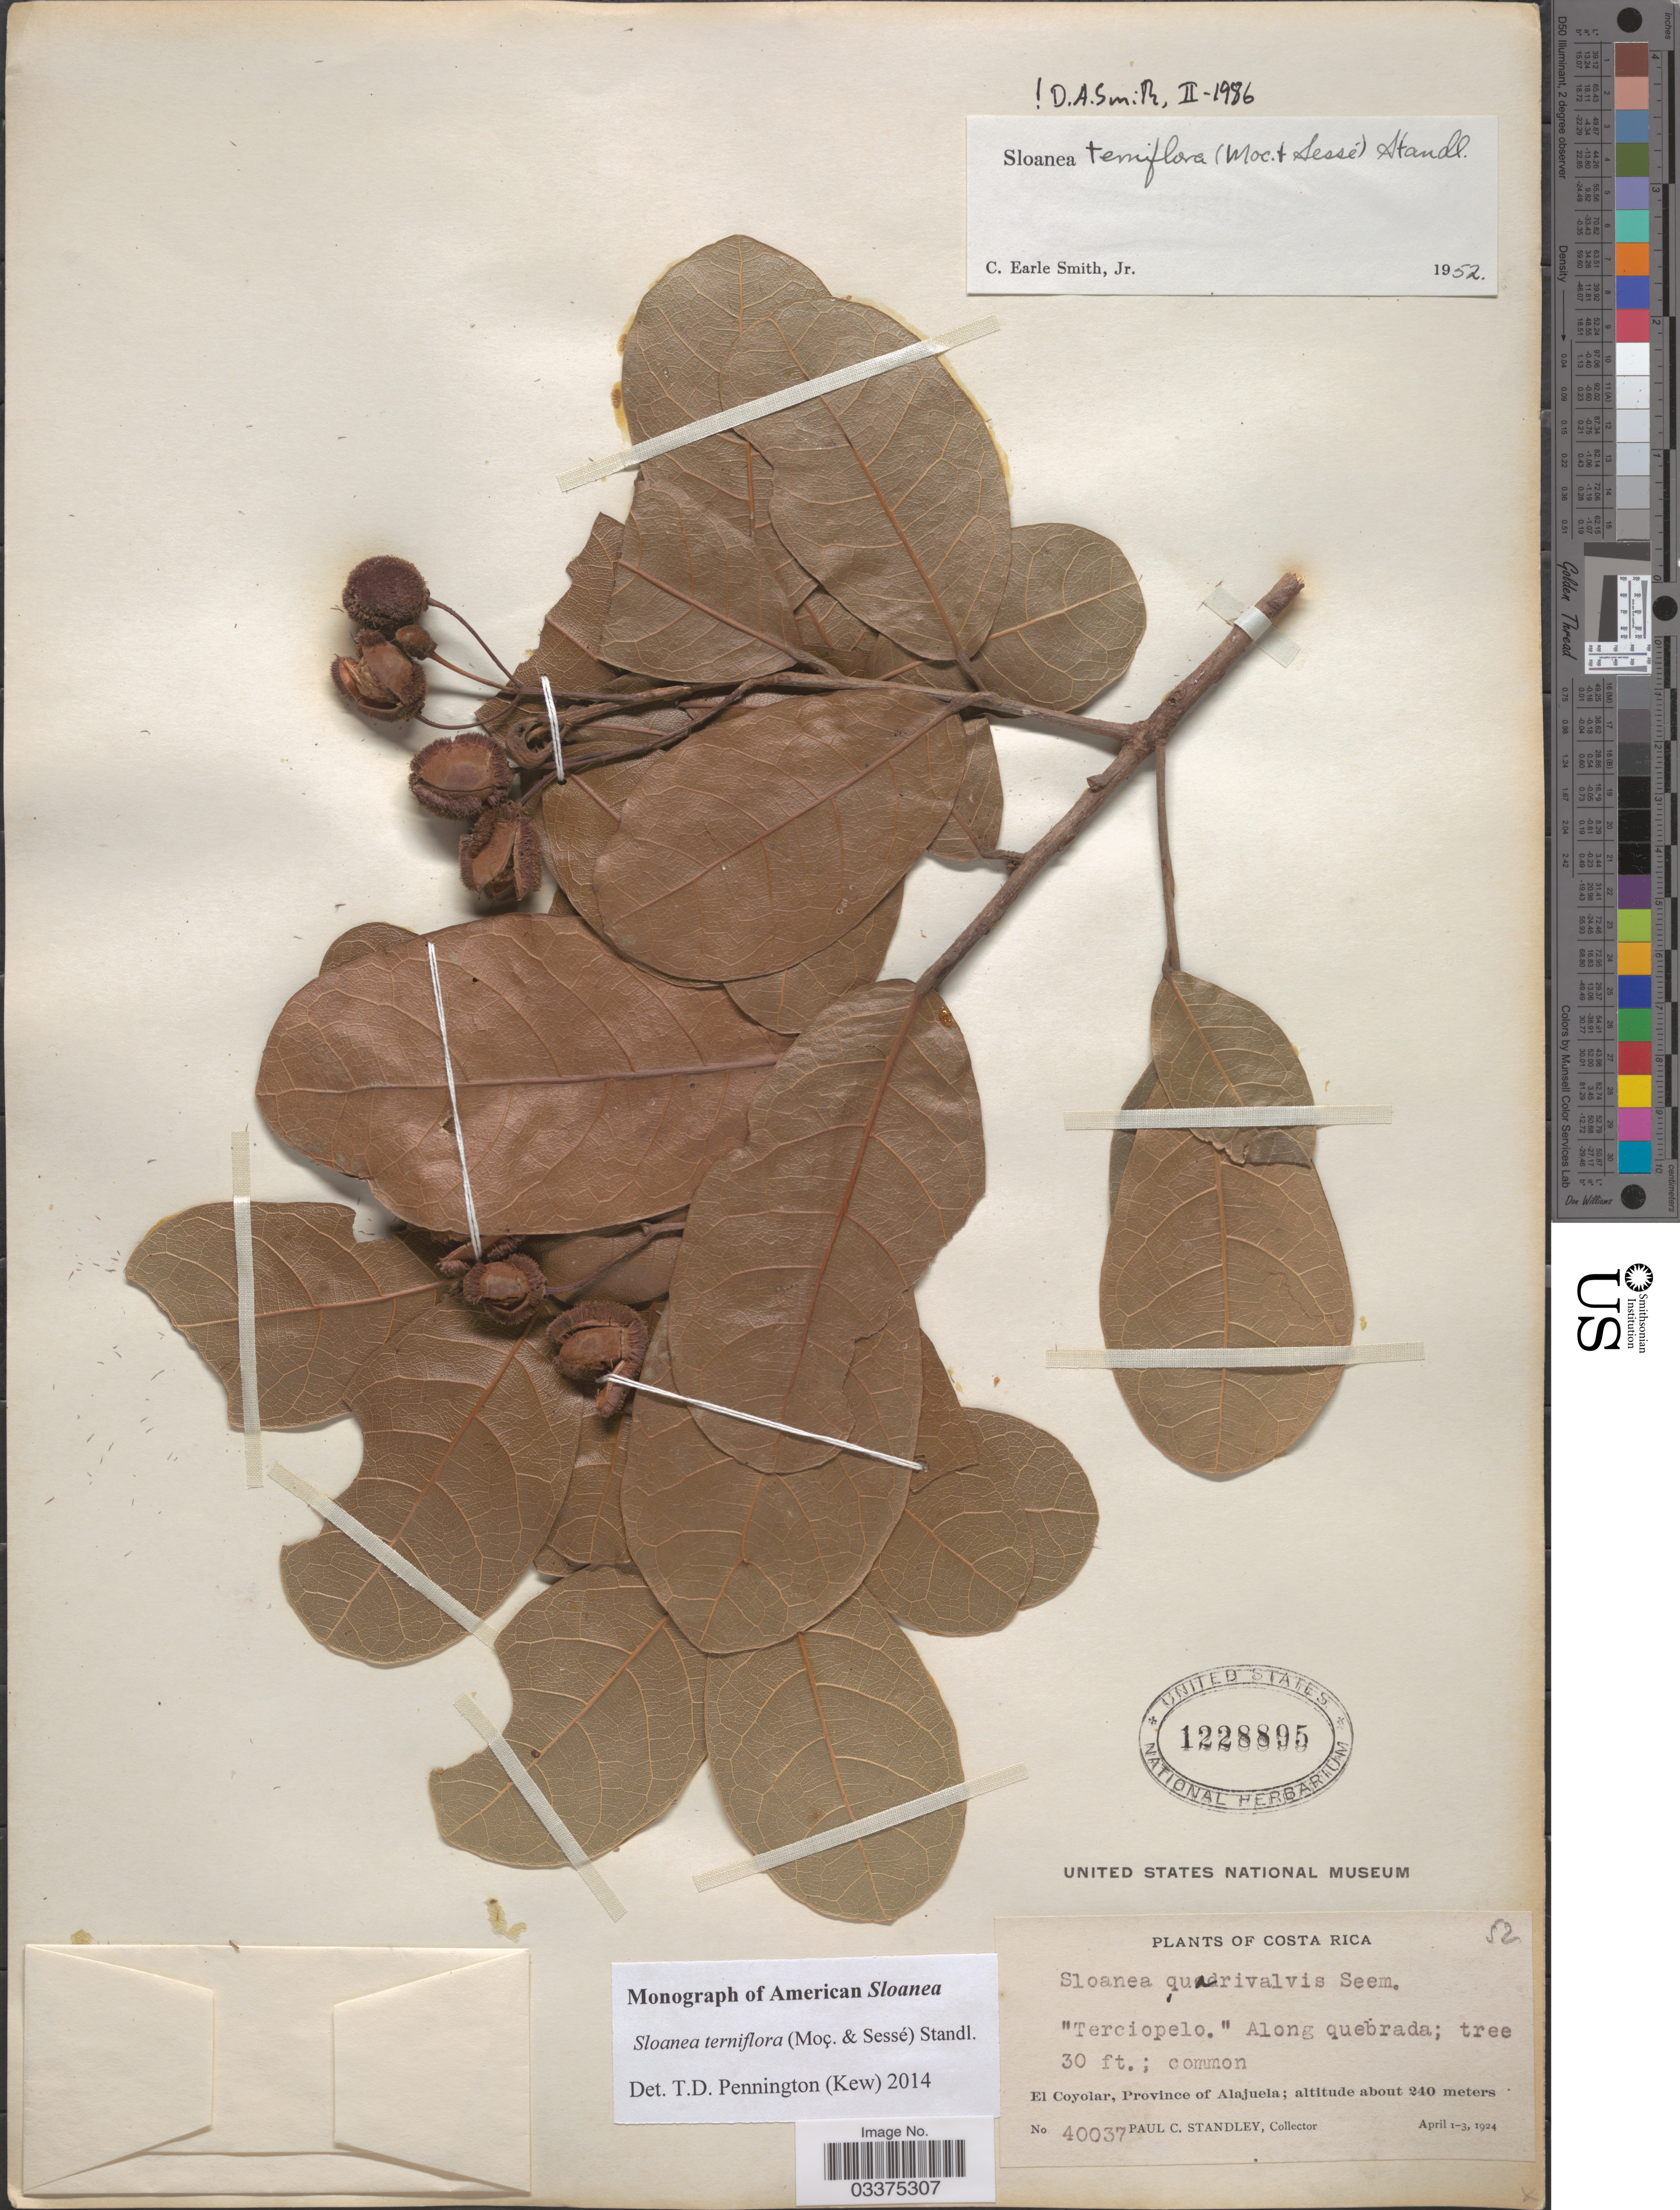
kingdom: Plantae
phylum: Tracheophyta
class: Magnoliopsida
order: Oxalidales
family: Elaeocarpaceae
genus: Sloanea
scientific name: Sloanea terniflora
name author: (Moc. & Sessé ex DC.) Standl.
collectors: P. C. Standley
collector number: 40037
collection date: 1924-04-01/1924-04-03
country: Costa Rica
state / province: Alajuela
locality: El Coyolar.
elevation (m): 240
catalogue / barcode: US 1228895